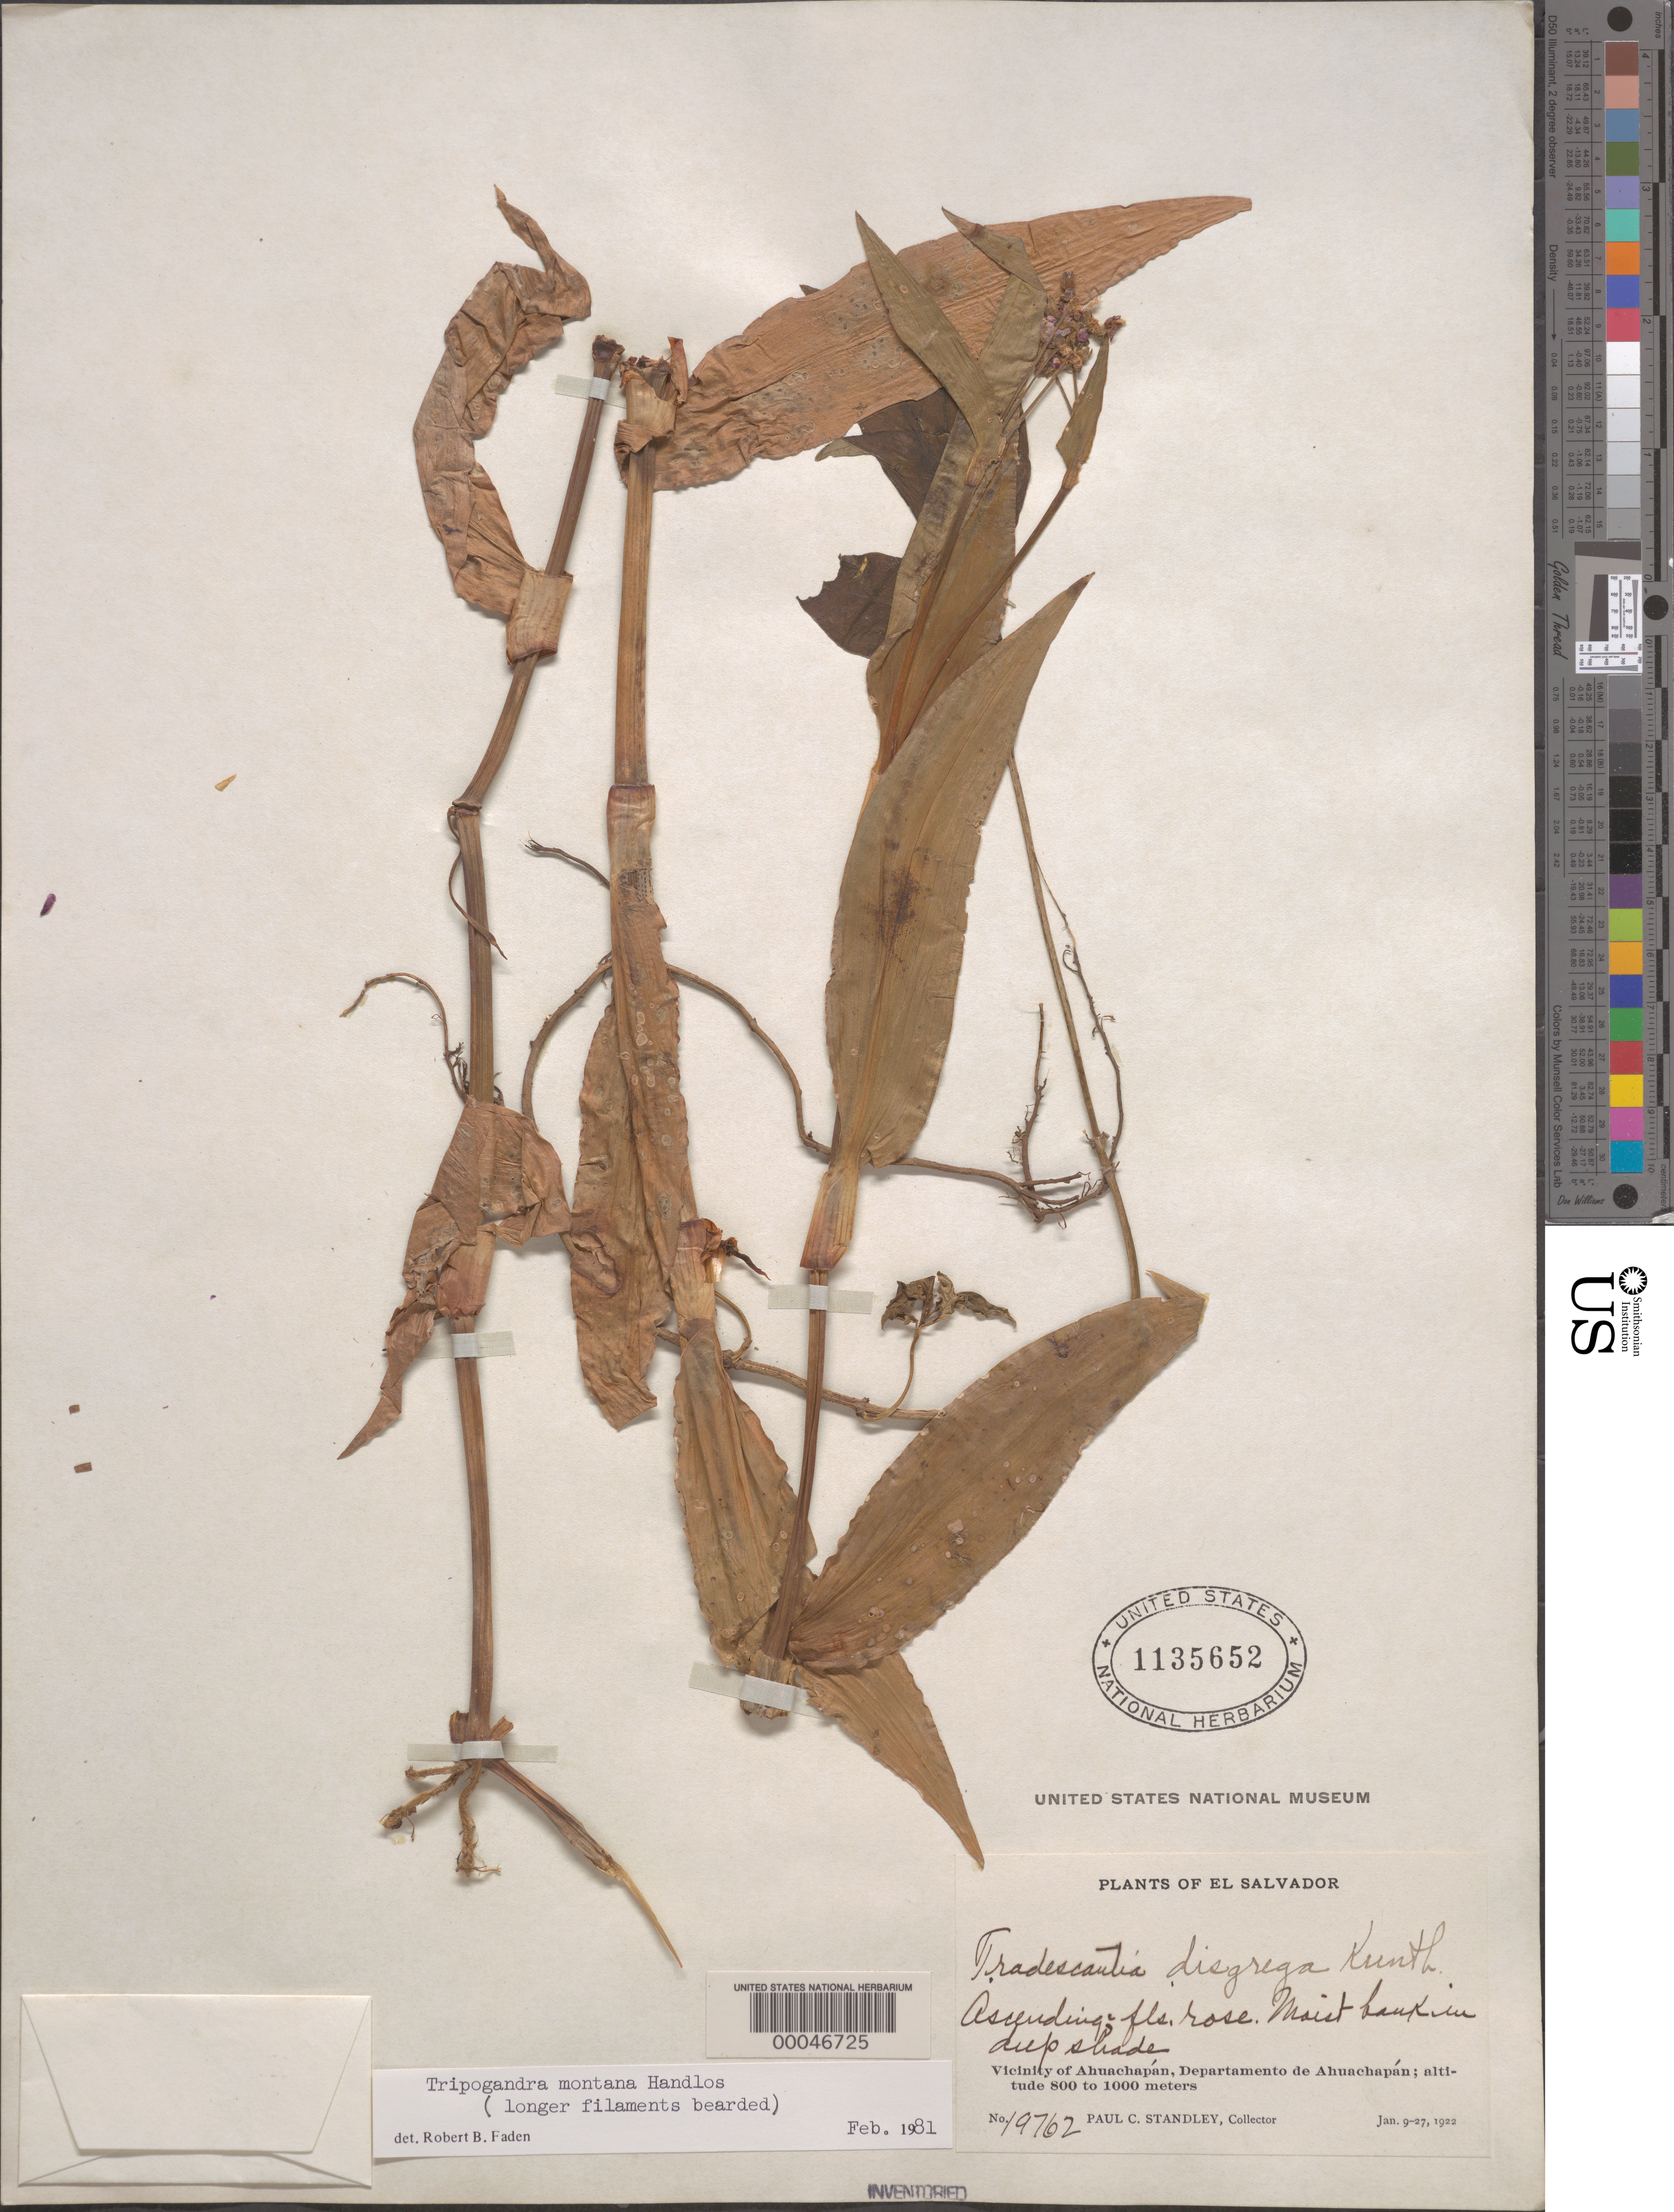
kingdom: Plantae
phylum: Tracheophyta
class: Liliopsida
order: Commelinales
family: Commelinaceae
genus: Tripogandra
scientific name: Tripogandra montana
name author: Handlos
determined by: Faden, Robert B., (US), Smithsonian Institution - National Museum of Natural History (UNITED STATES)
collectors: P. C. Standley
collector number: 19762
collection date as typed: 09 Jan 1922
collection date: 1922-01-09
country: El Salvador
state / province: Ahuachapán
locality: Near ahuachapan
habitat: Moist, shaded bank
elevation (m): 800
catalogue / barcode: US 1135652